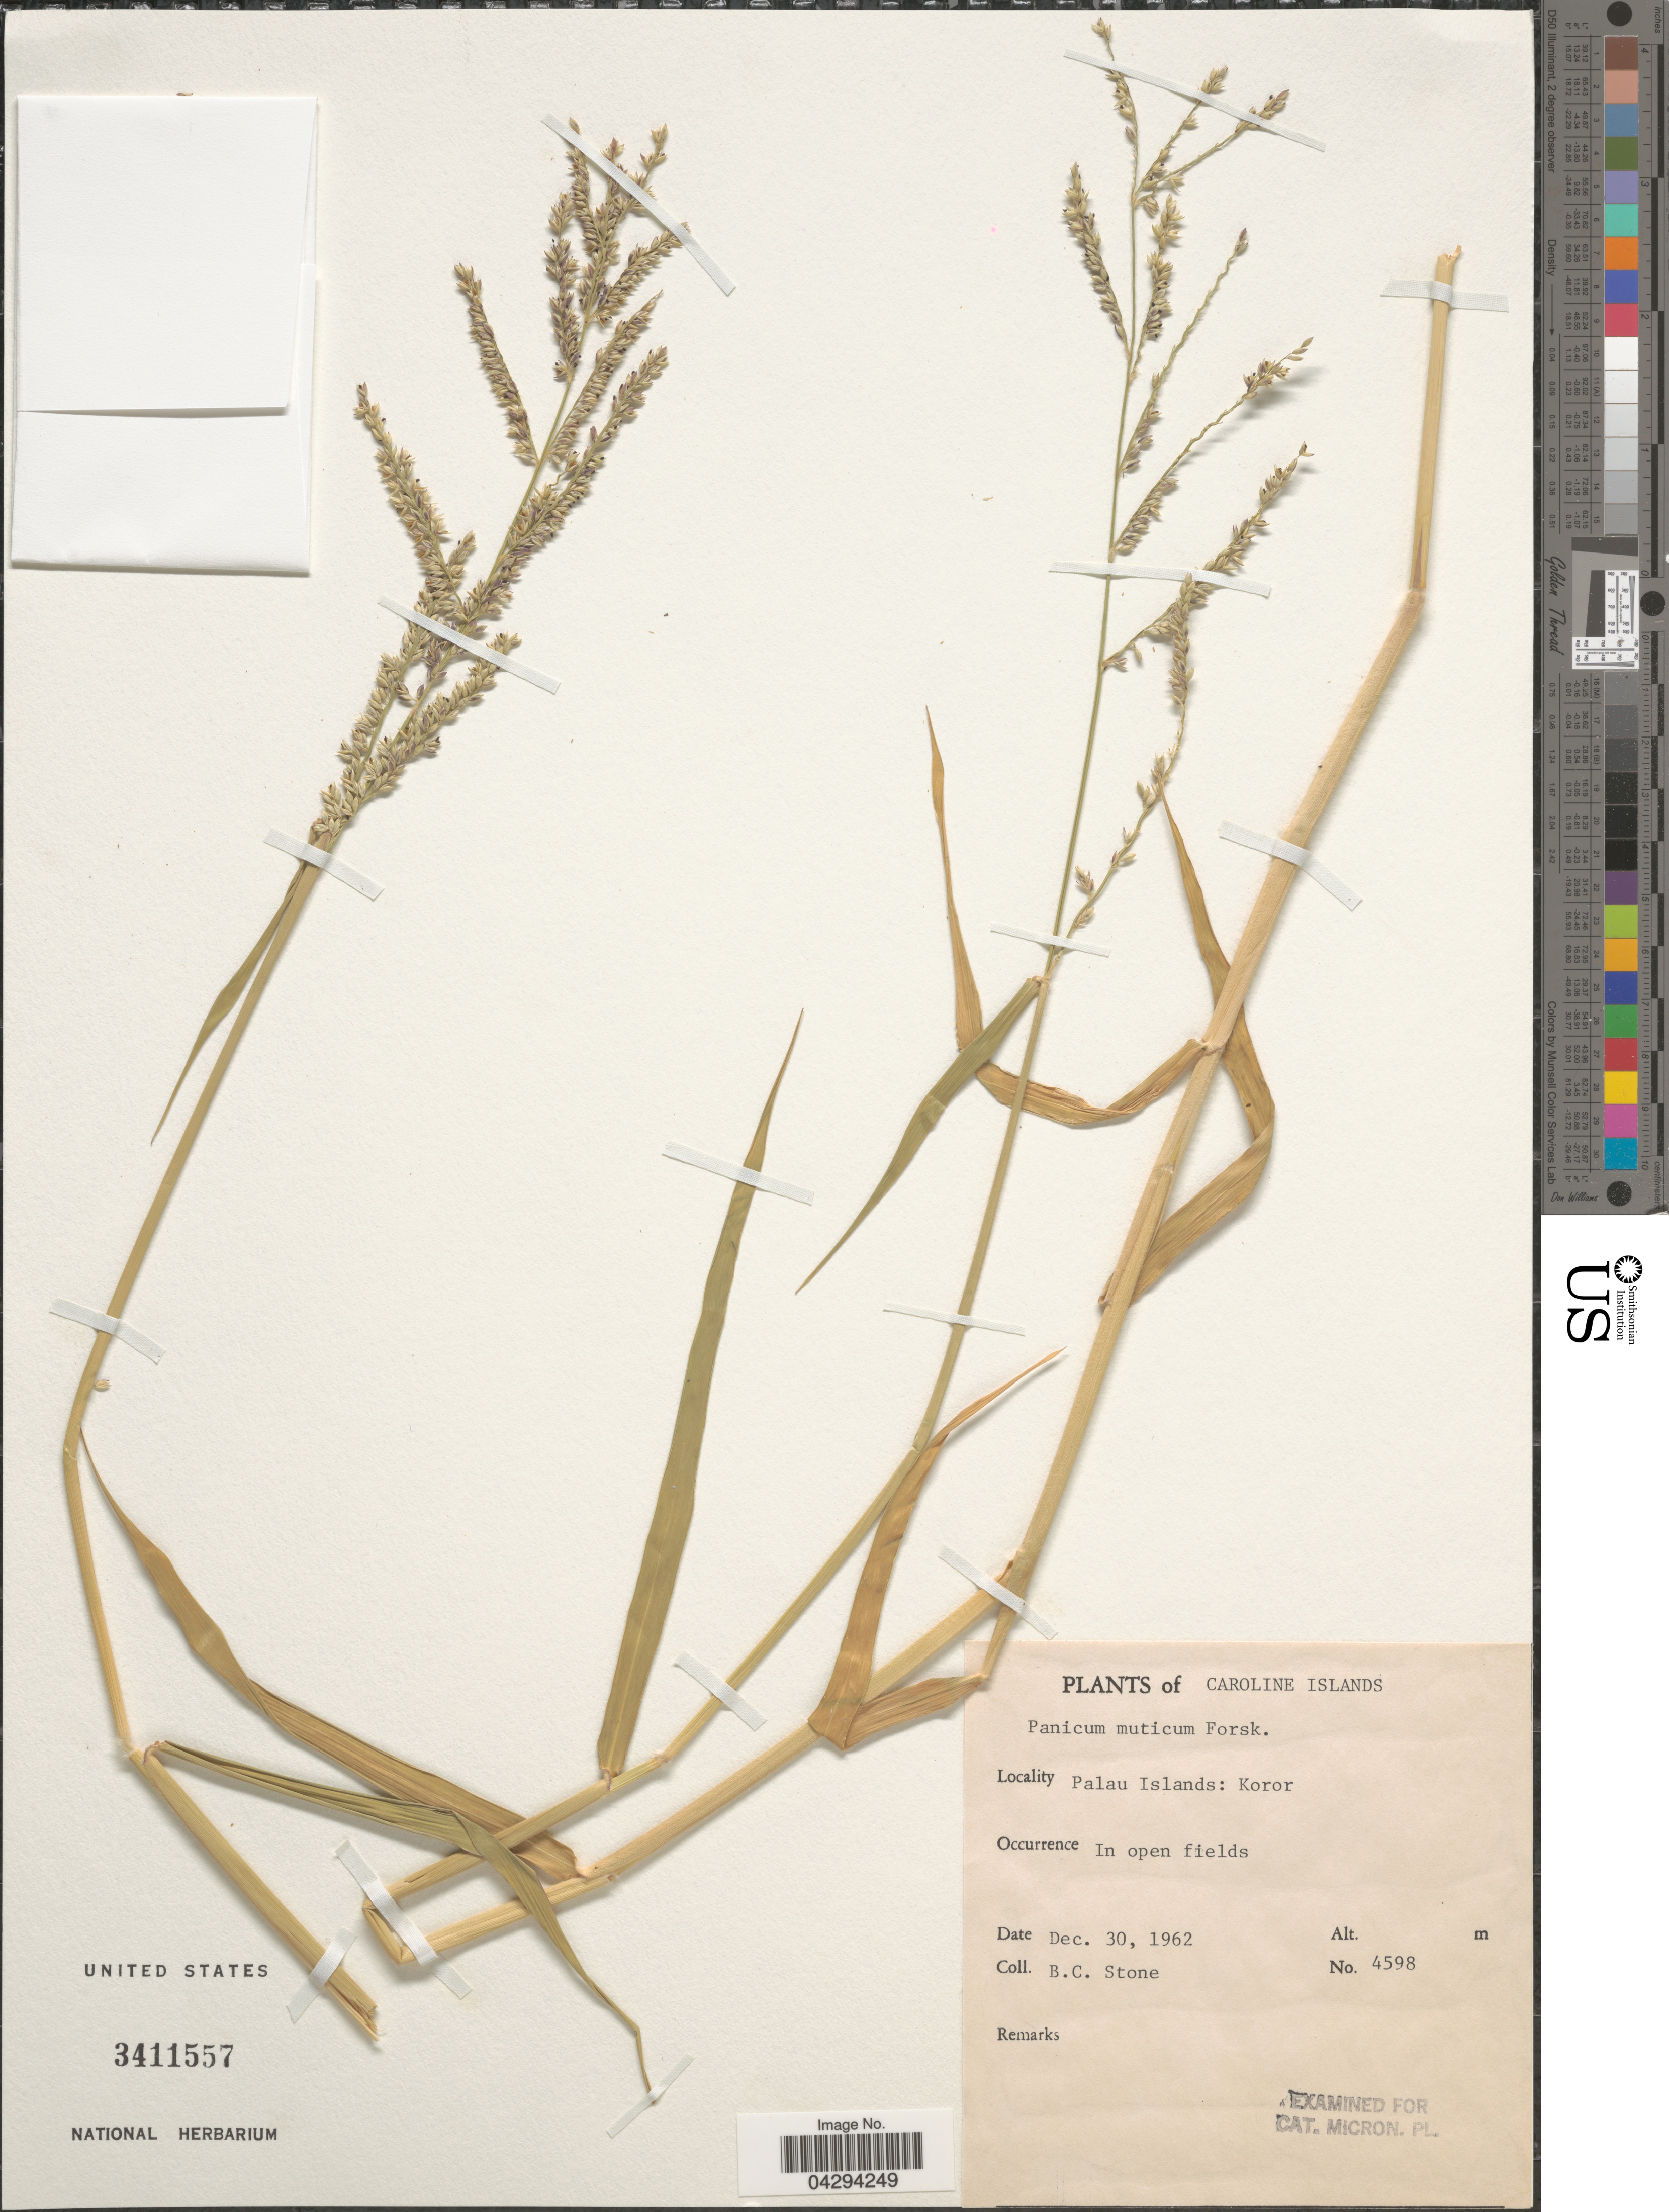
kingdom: Plantae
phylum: Tracheophyta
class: Liliopsida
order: Poales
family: Poaceae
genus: Urochloa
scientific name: Urochloa mutica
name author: (Forssk.) T.Q. Nguyen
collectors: B. C. Stone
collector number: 4598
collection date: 1962-12-30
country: Palau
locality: Caroline Islands. Palau Islands: Koror. In open fields.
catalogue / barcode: US 3411557